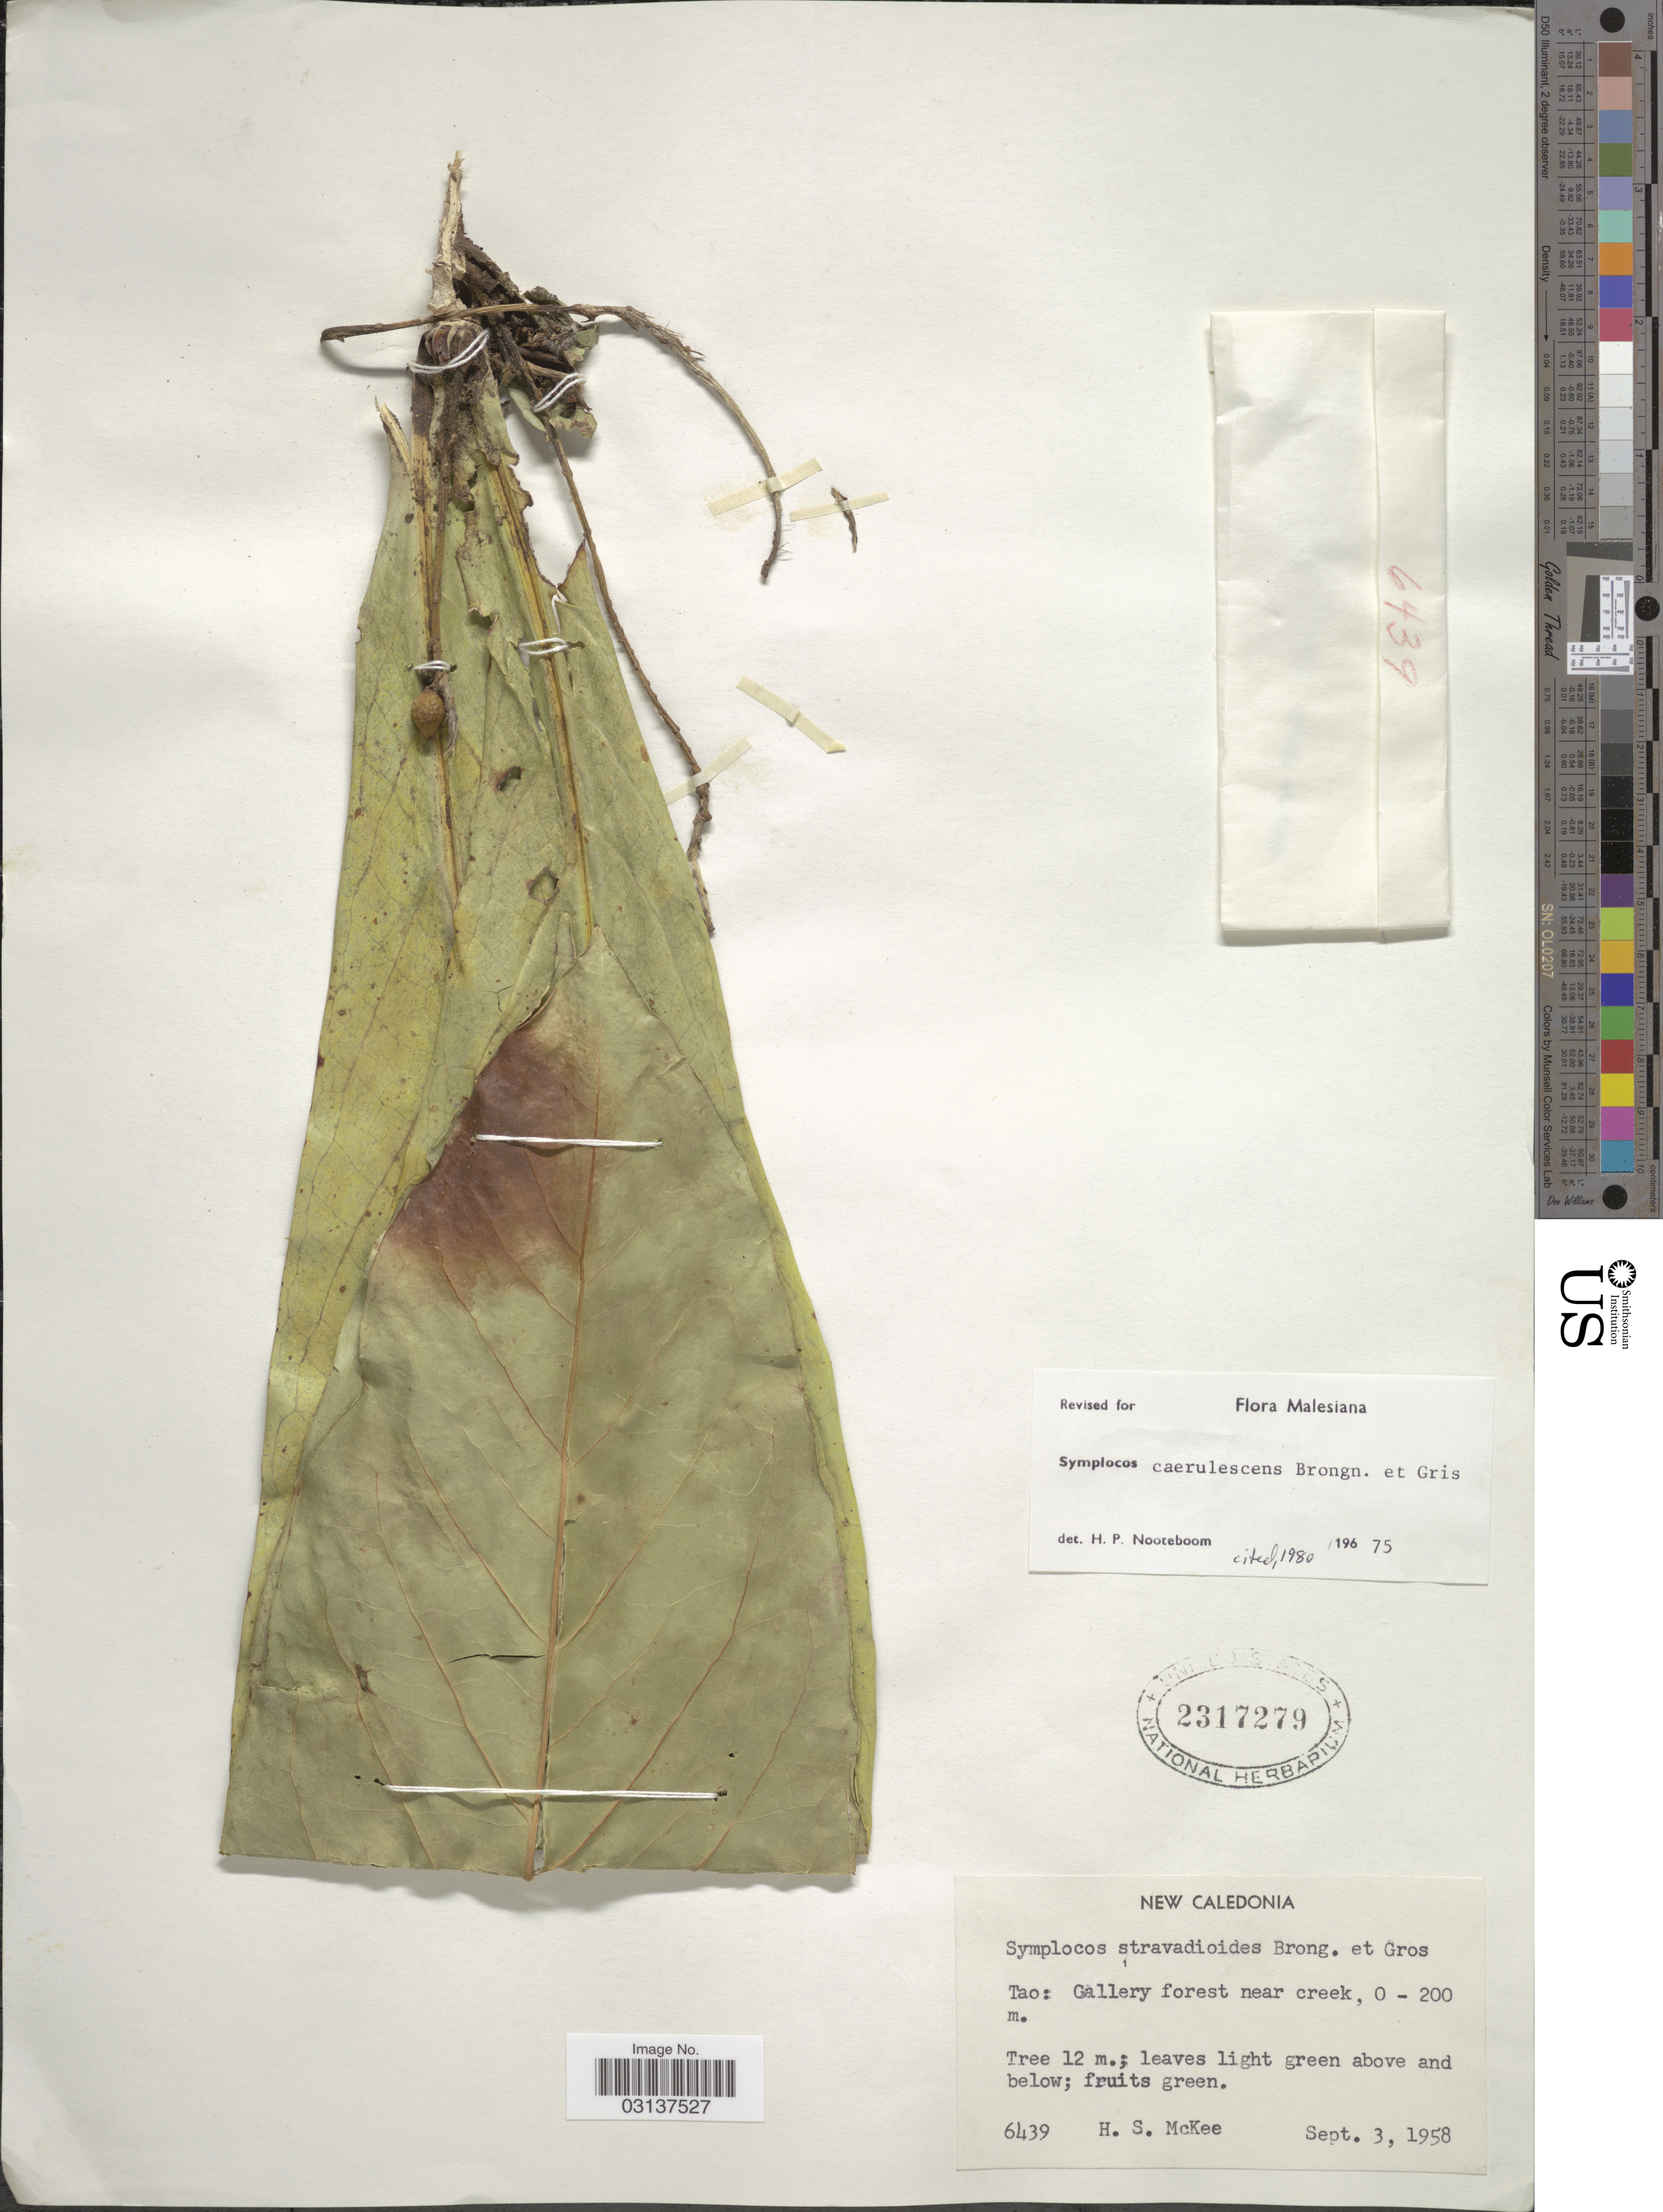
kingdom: Plantae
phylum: Tracheophyta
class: Magnoliopsida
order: Ericales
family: Symplocaceae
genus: Symplocos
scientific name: Symplocos caerulescens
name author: (Vieill.) Brongn. & Gris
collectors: H. S. McKee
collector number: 6439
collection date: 1958-09-03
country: New Caledonia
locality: Tao: Gallery forest near creek.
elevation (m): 0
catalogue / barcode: US 2317279